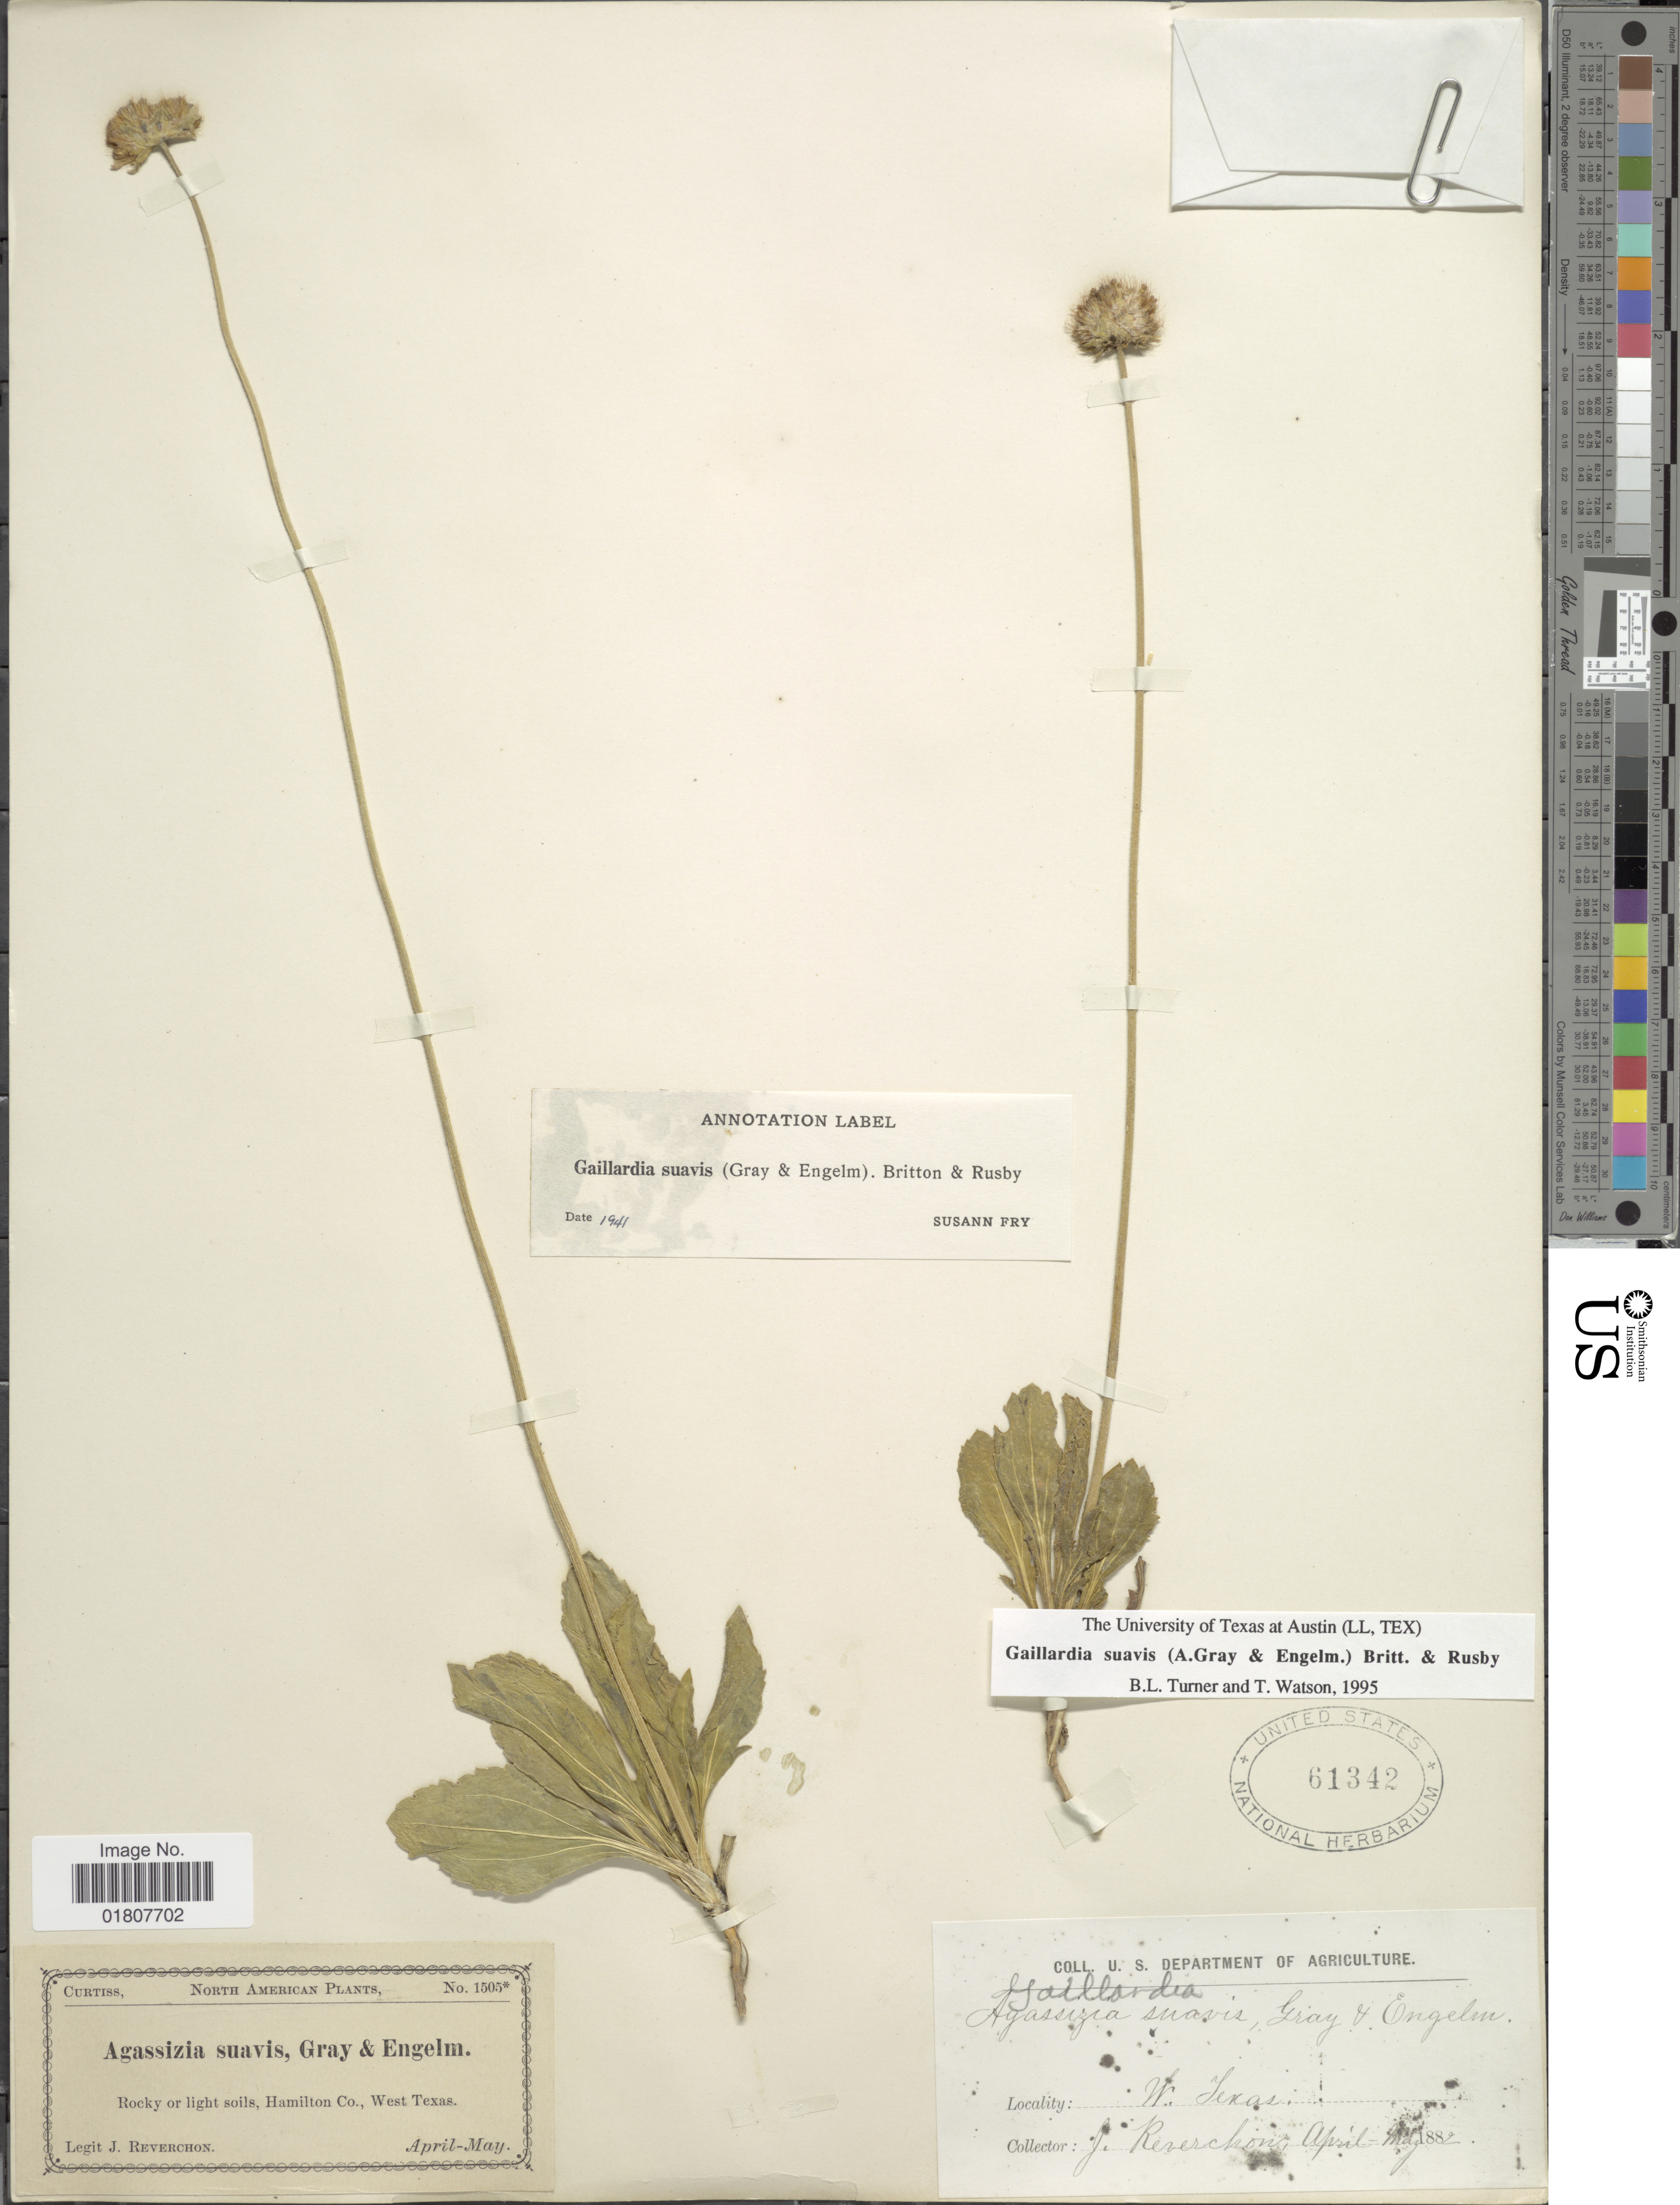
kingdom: Plantae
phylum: Tracheophyta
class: Magnoliopsida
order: Asterales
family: Asteraceae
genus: Gaillardia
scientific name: Gaillardia suavis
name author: (A. Gray & Engelm.) Britton & Rusby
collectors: J. Reverchon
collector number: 1505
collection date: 1882-04/1882-05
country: United States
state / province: Texas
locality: Rocky or lights soils, Hamilton Co., West Texas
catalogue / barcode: US 61342